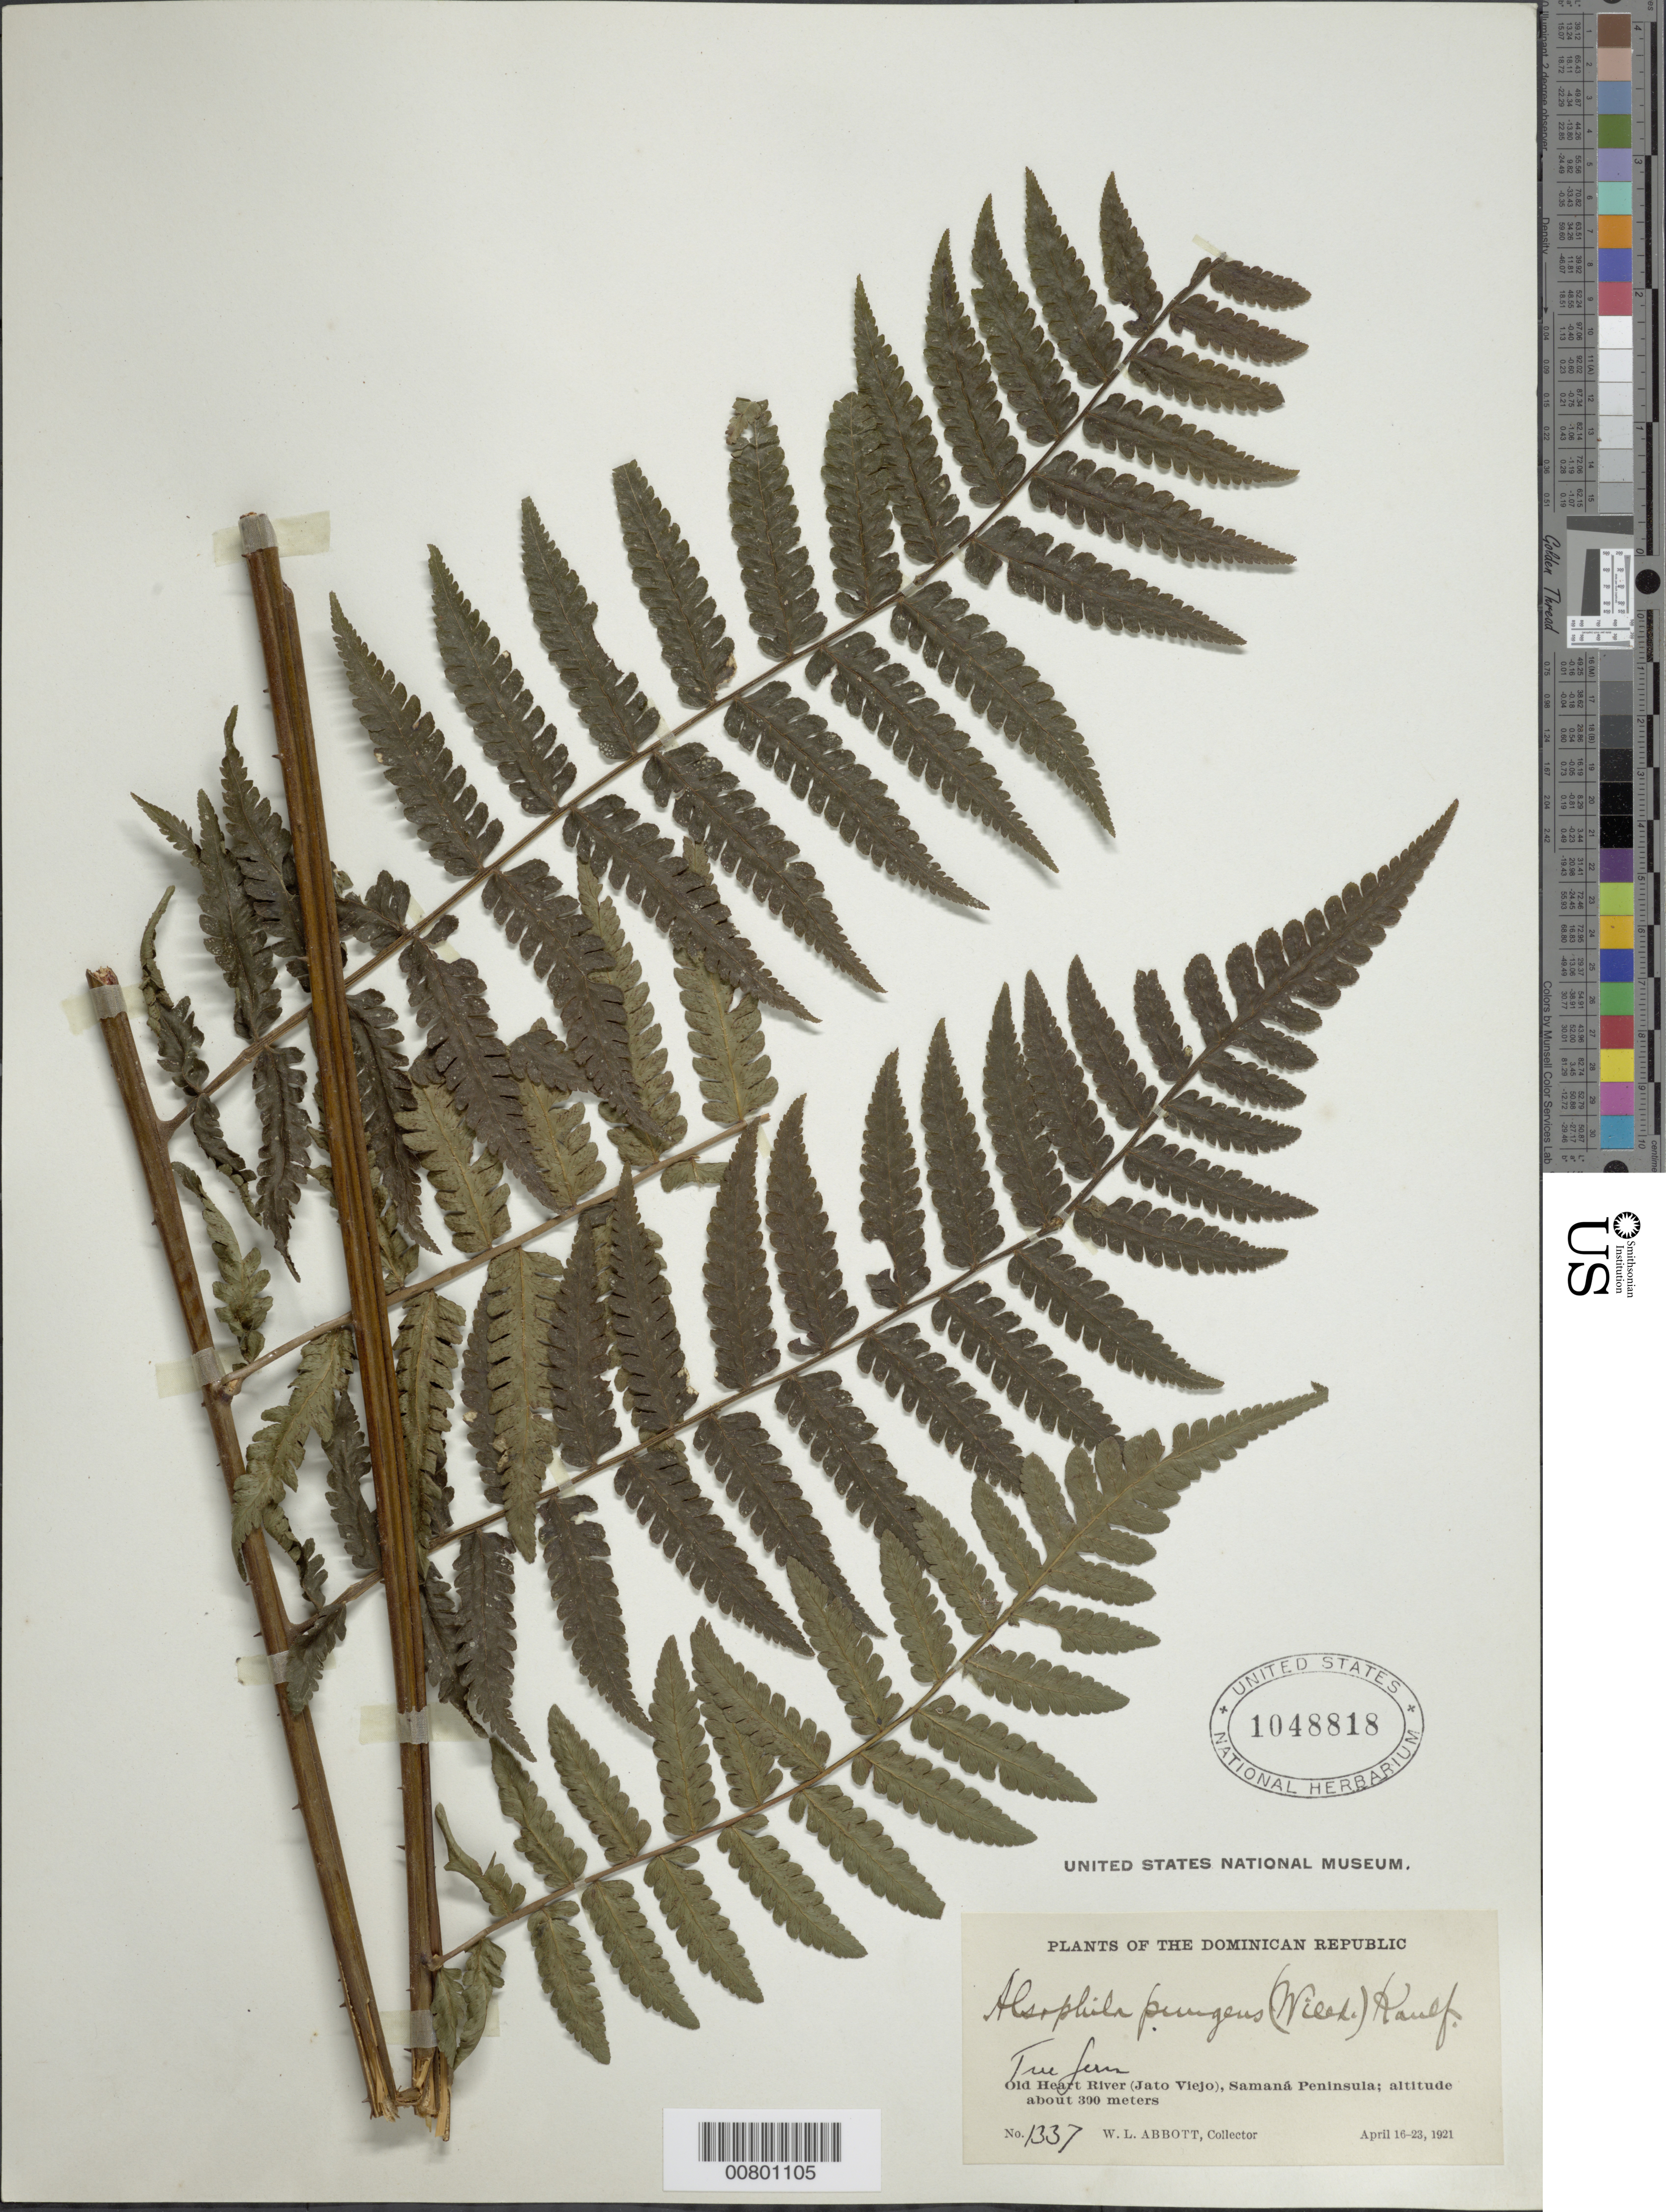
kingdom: Plantae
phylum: Tracheophyta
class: Polypodiopsida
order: Cyatheales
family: Cyatheaceae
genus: Cyathea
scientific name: Cyathea pungens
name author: (Willd.) Domin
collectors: W. L. Abbott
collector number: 1337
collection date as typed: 16 Apr 1921 to 23 Apr 1921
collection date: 1921-04-16/1921-04-23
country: Dominican Republic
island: Hispaniola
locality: Old Heart River (Jato Viejo), Samaná Peninsula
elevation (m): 300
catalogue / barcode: US 1048818